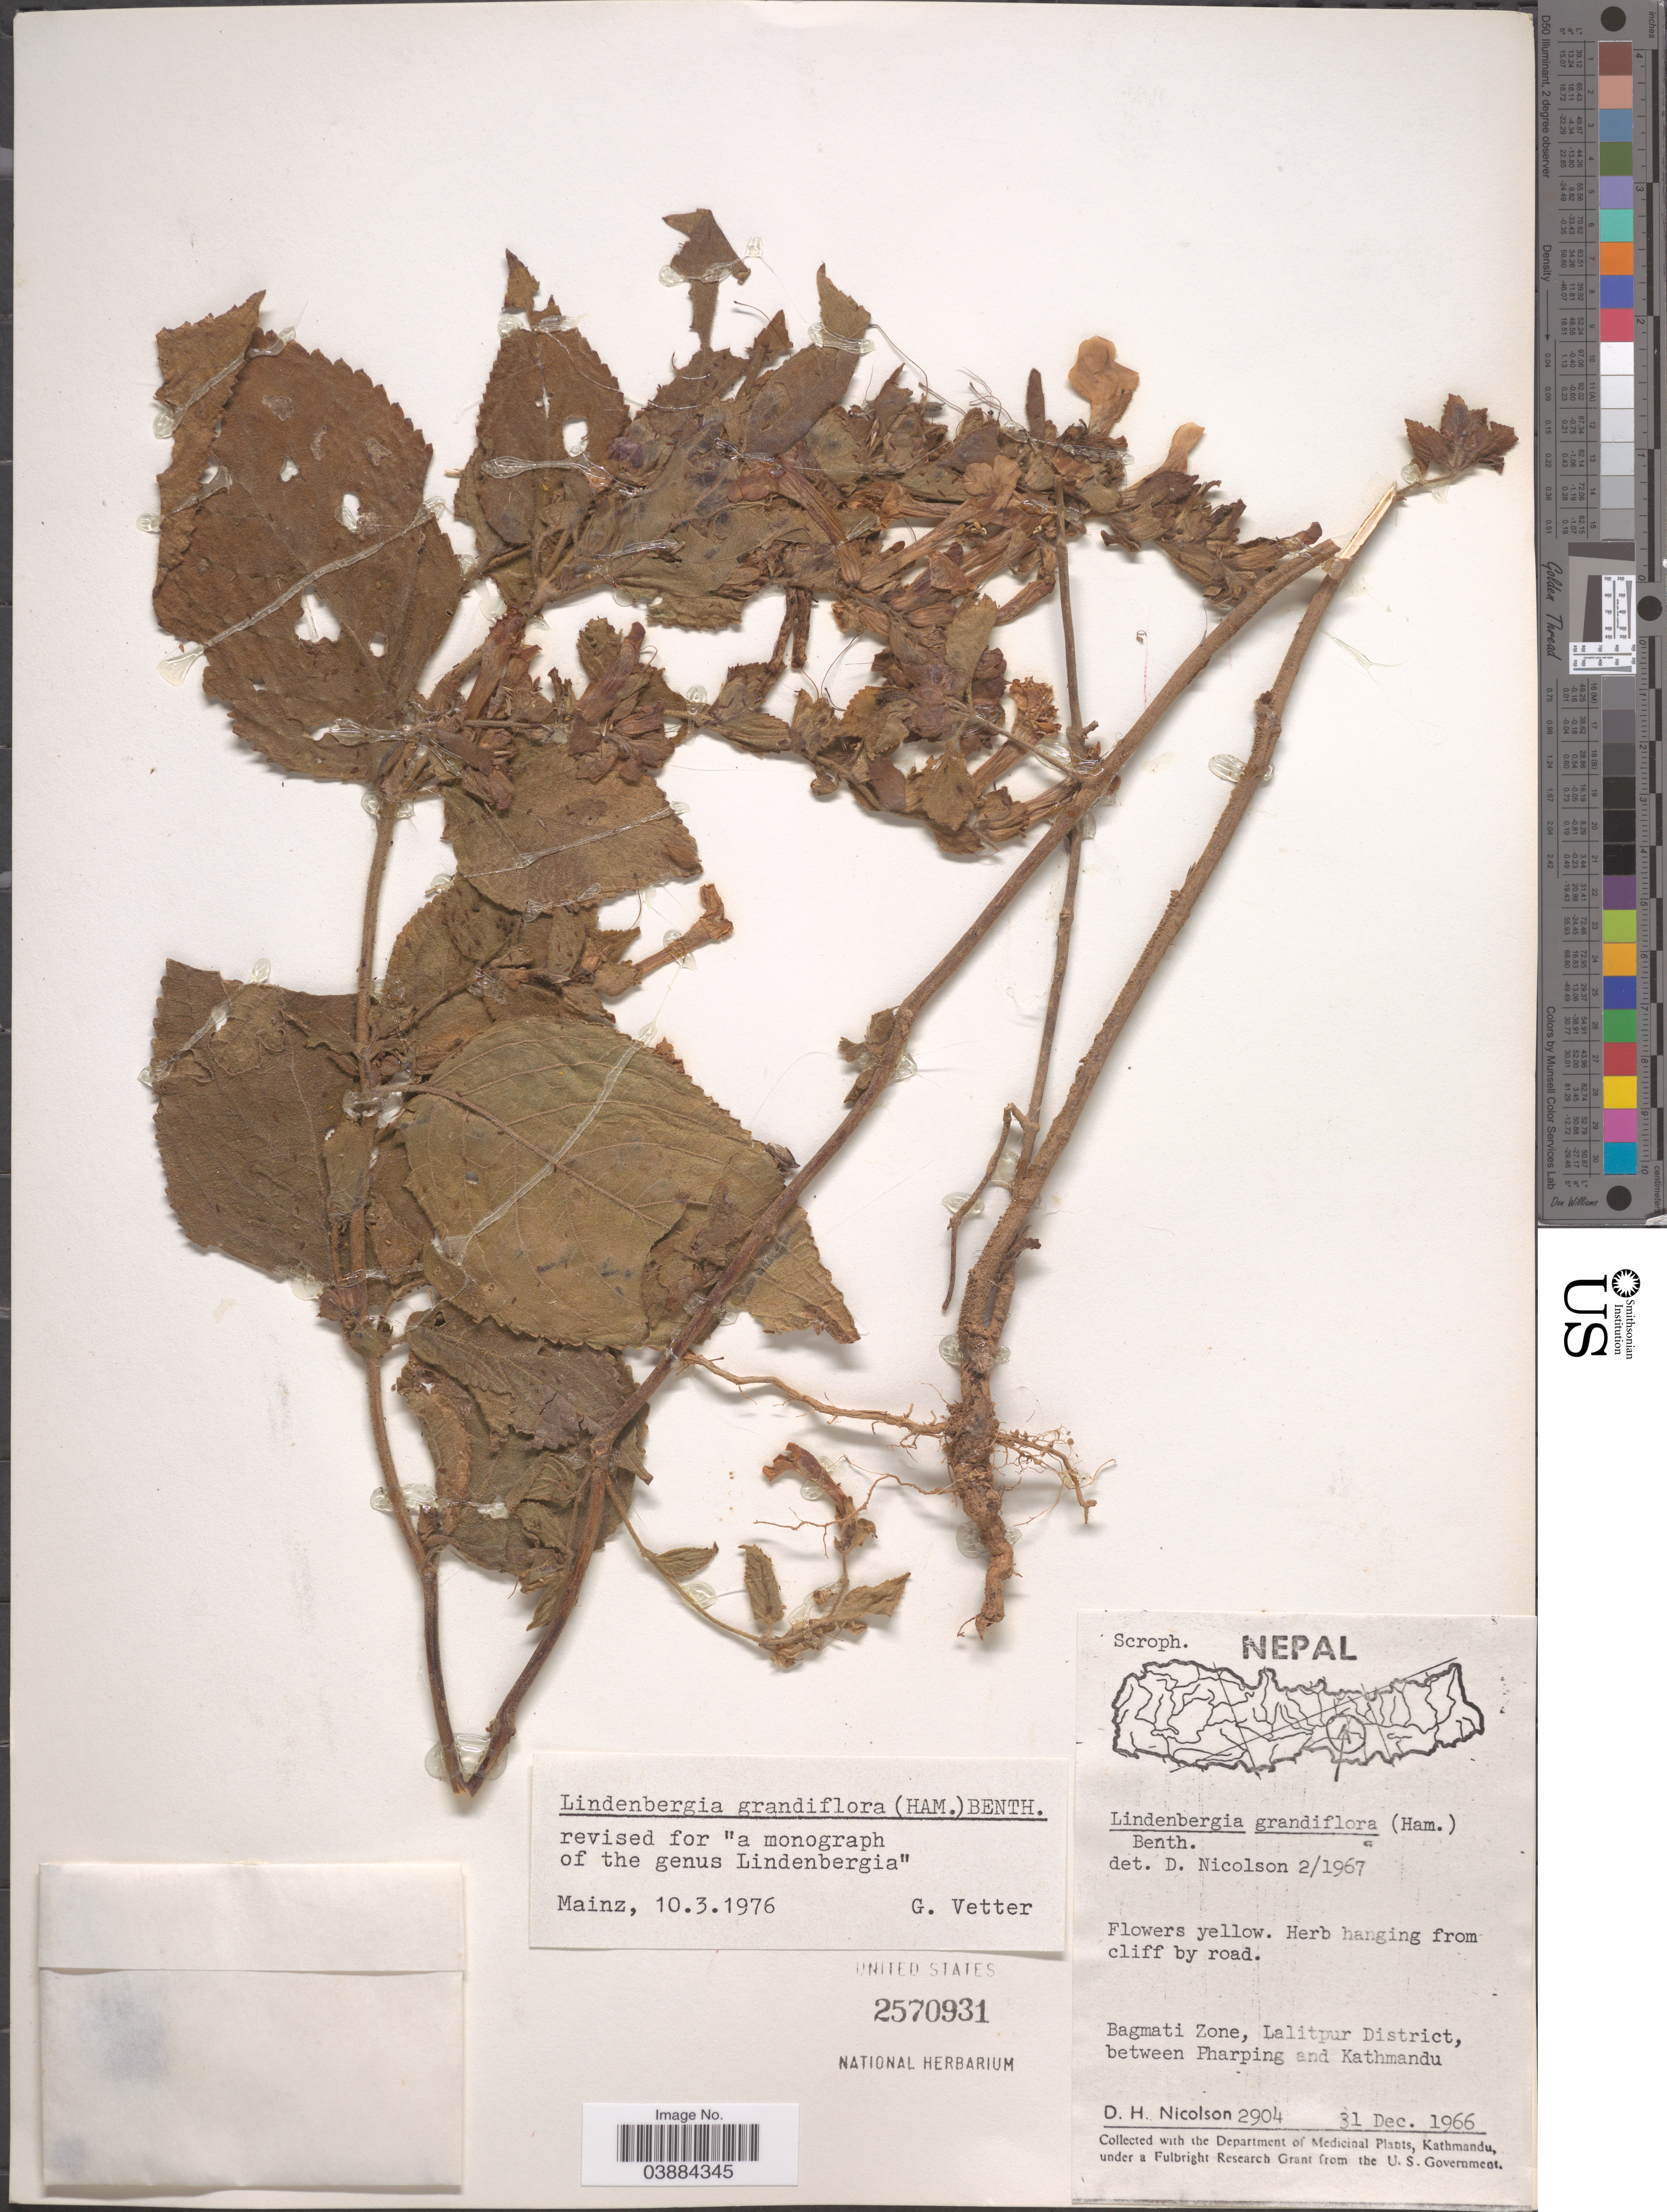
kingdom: Plantae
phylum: Tracheophyta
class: Magnoliopsida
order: Lamiales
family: Orobanchaceae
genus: Lindenbergia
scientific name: Lindenbergia grandiflora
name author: (Buch.-Ham. ex D. Don) Benth.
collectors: D. H. Nicolson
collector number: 2904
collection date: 1966-12-31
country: Nepal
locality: Bagmati Zone, Lalitpur District, between Pharping and Kathmandu.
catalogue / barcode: US 2570931